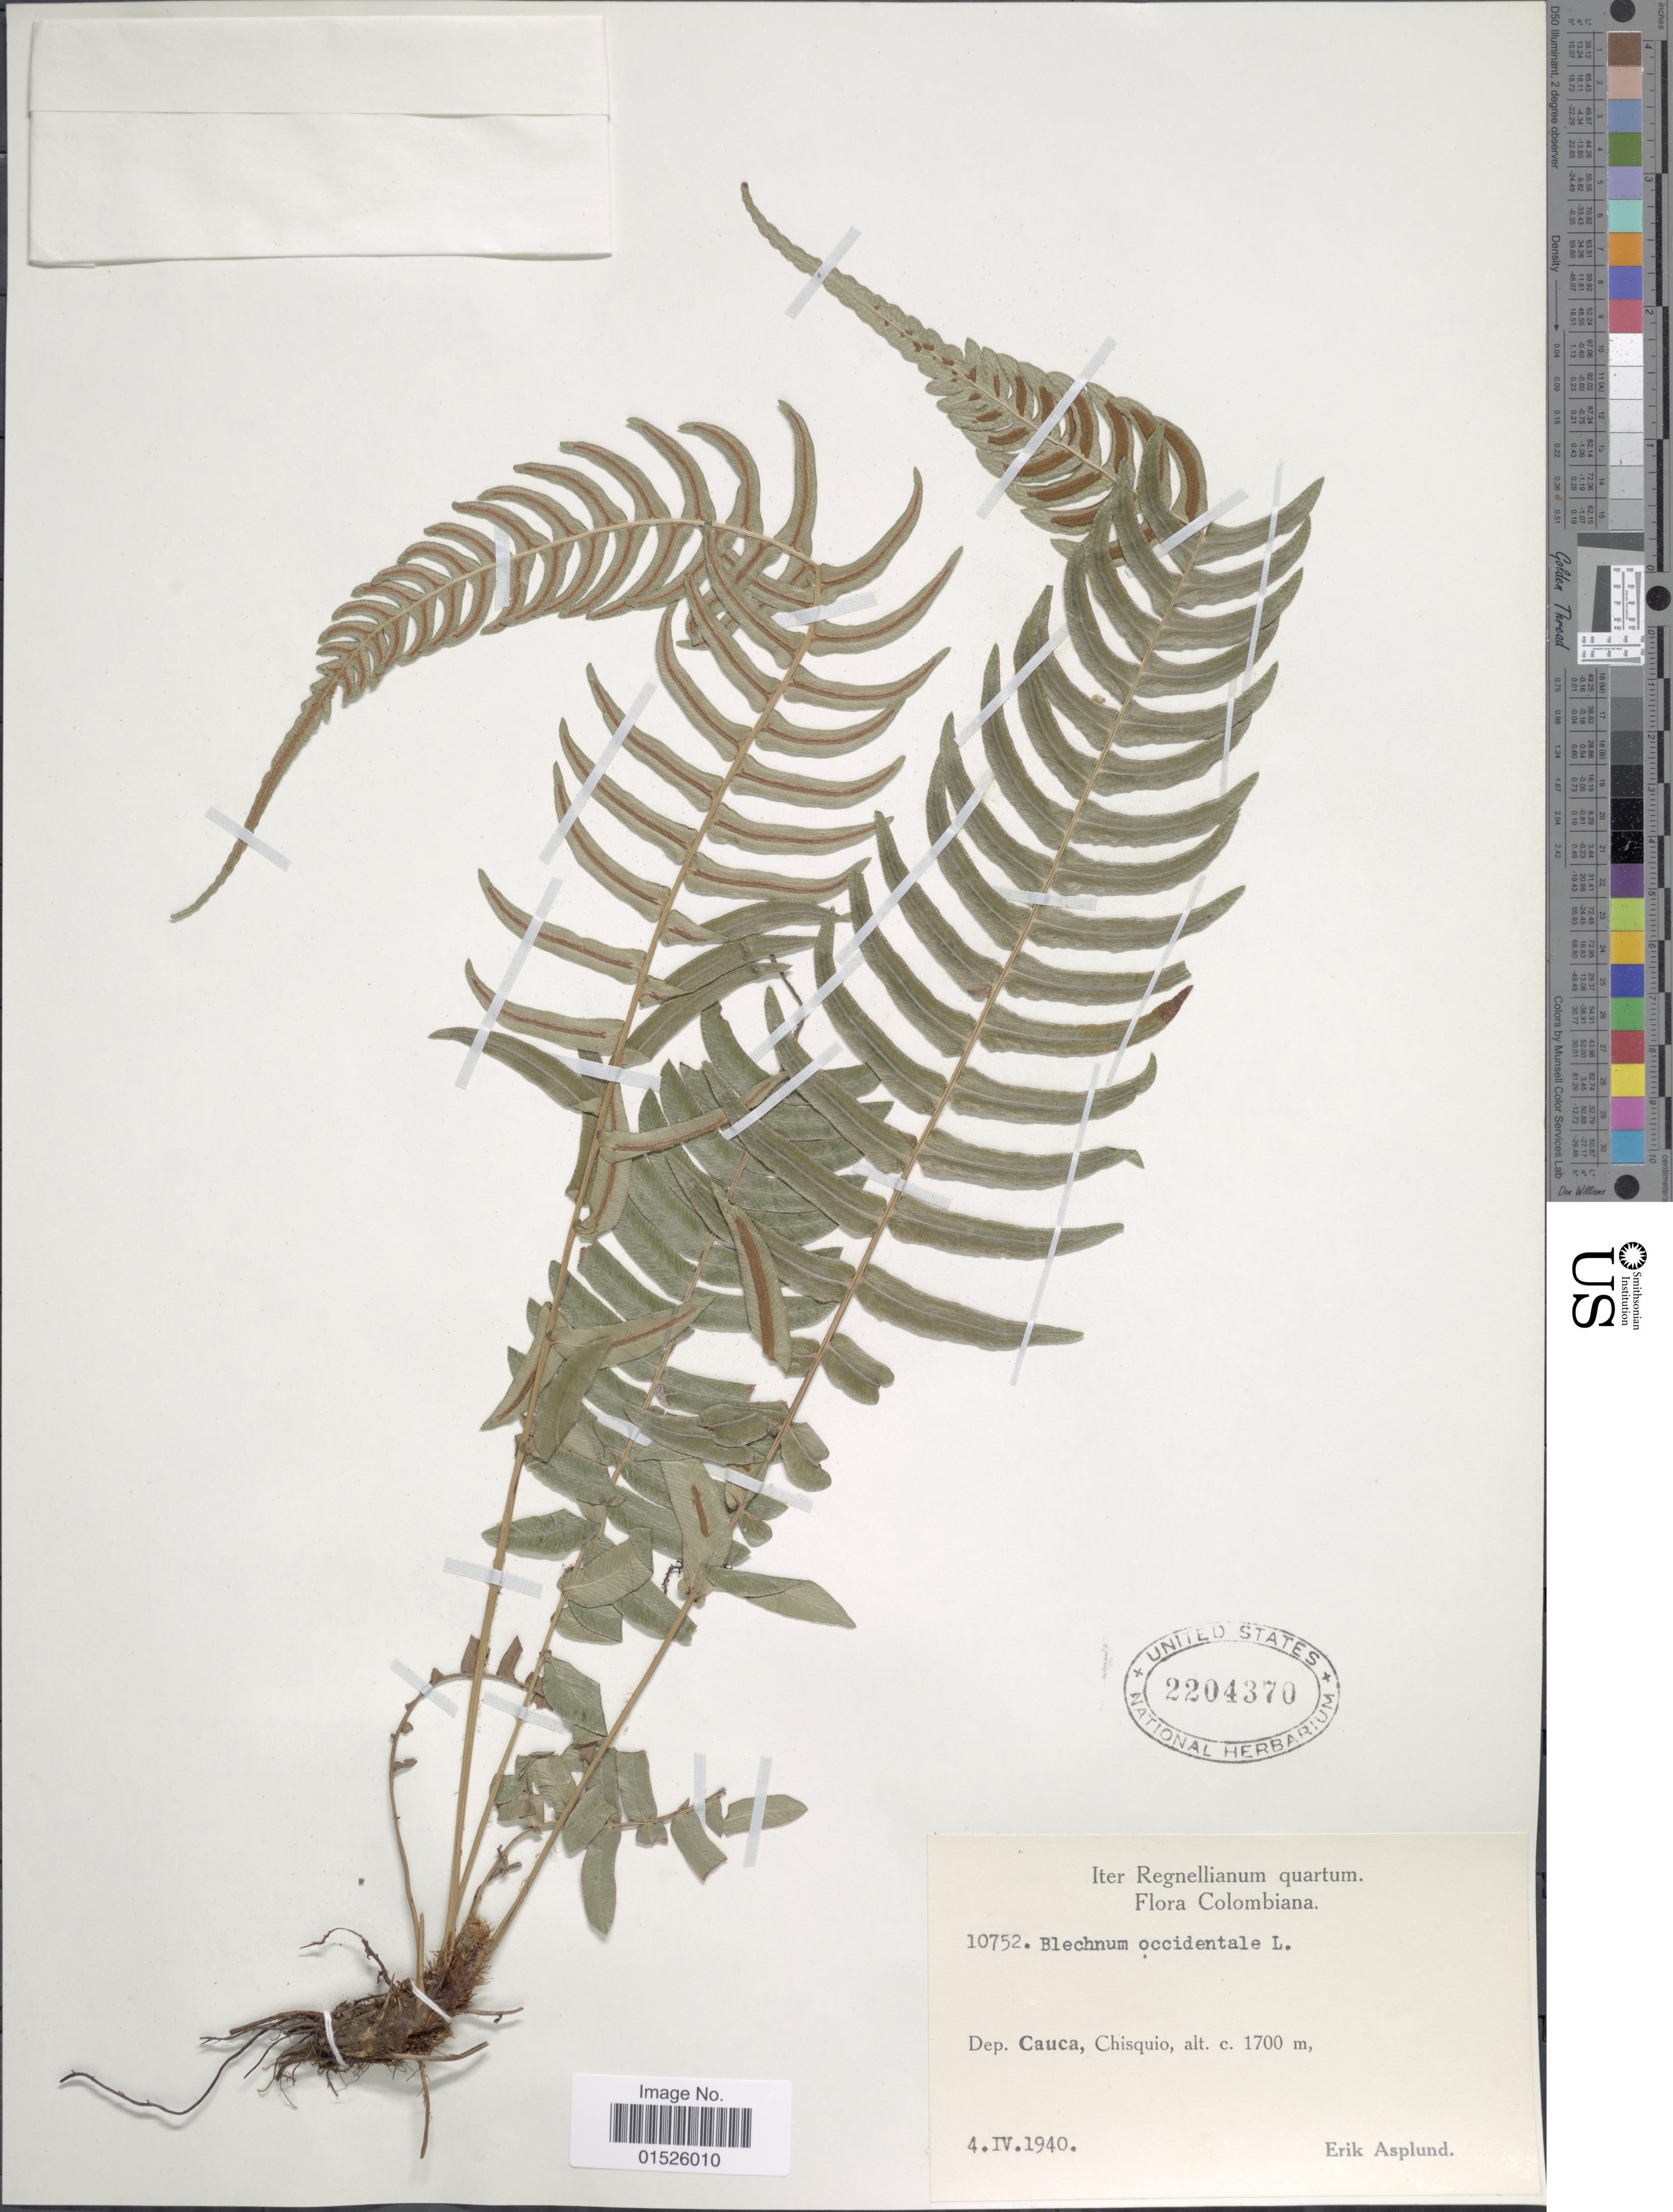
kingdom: Plantae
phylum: Tracheophyta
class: Polypodiopsida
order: Polypodiales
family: Blechnaceae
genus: Blechnum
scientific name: Blechnum glandulosum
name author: Link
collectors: E. Asplund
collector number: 10752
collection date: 1940-04-04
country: Colombia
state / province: Cauca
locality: Colombiana, Dept. Cauca, Chisquio.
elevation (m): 1700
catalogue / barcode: US 2204370